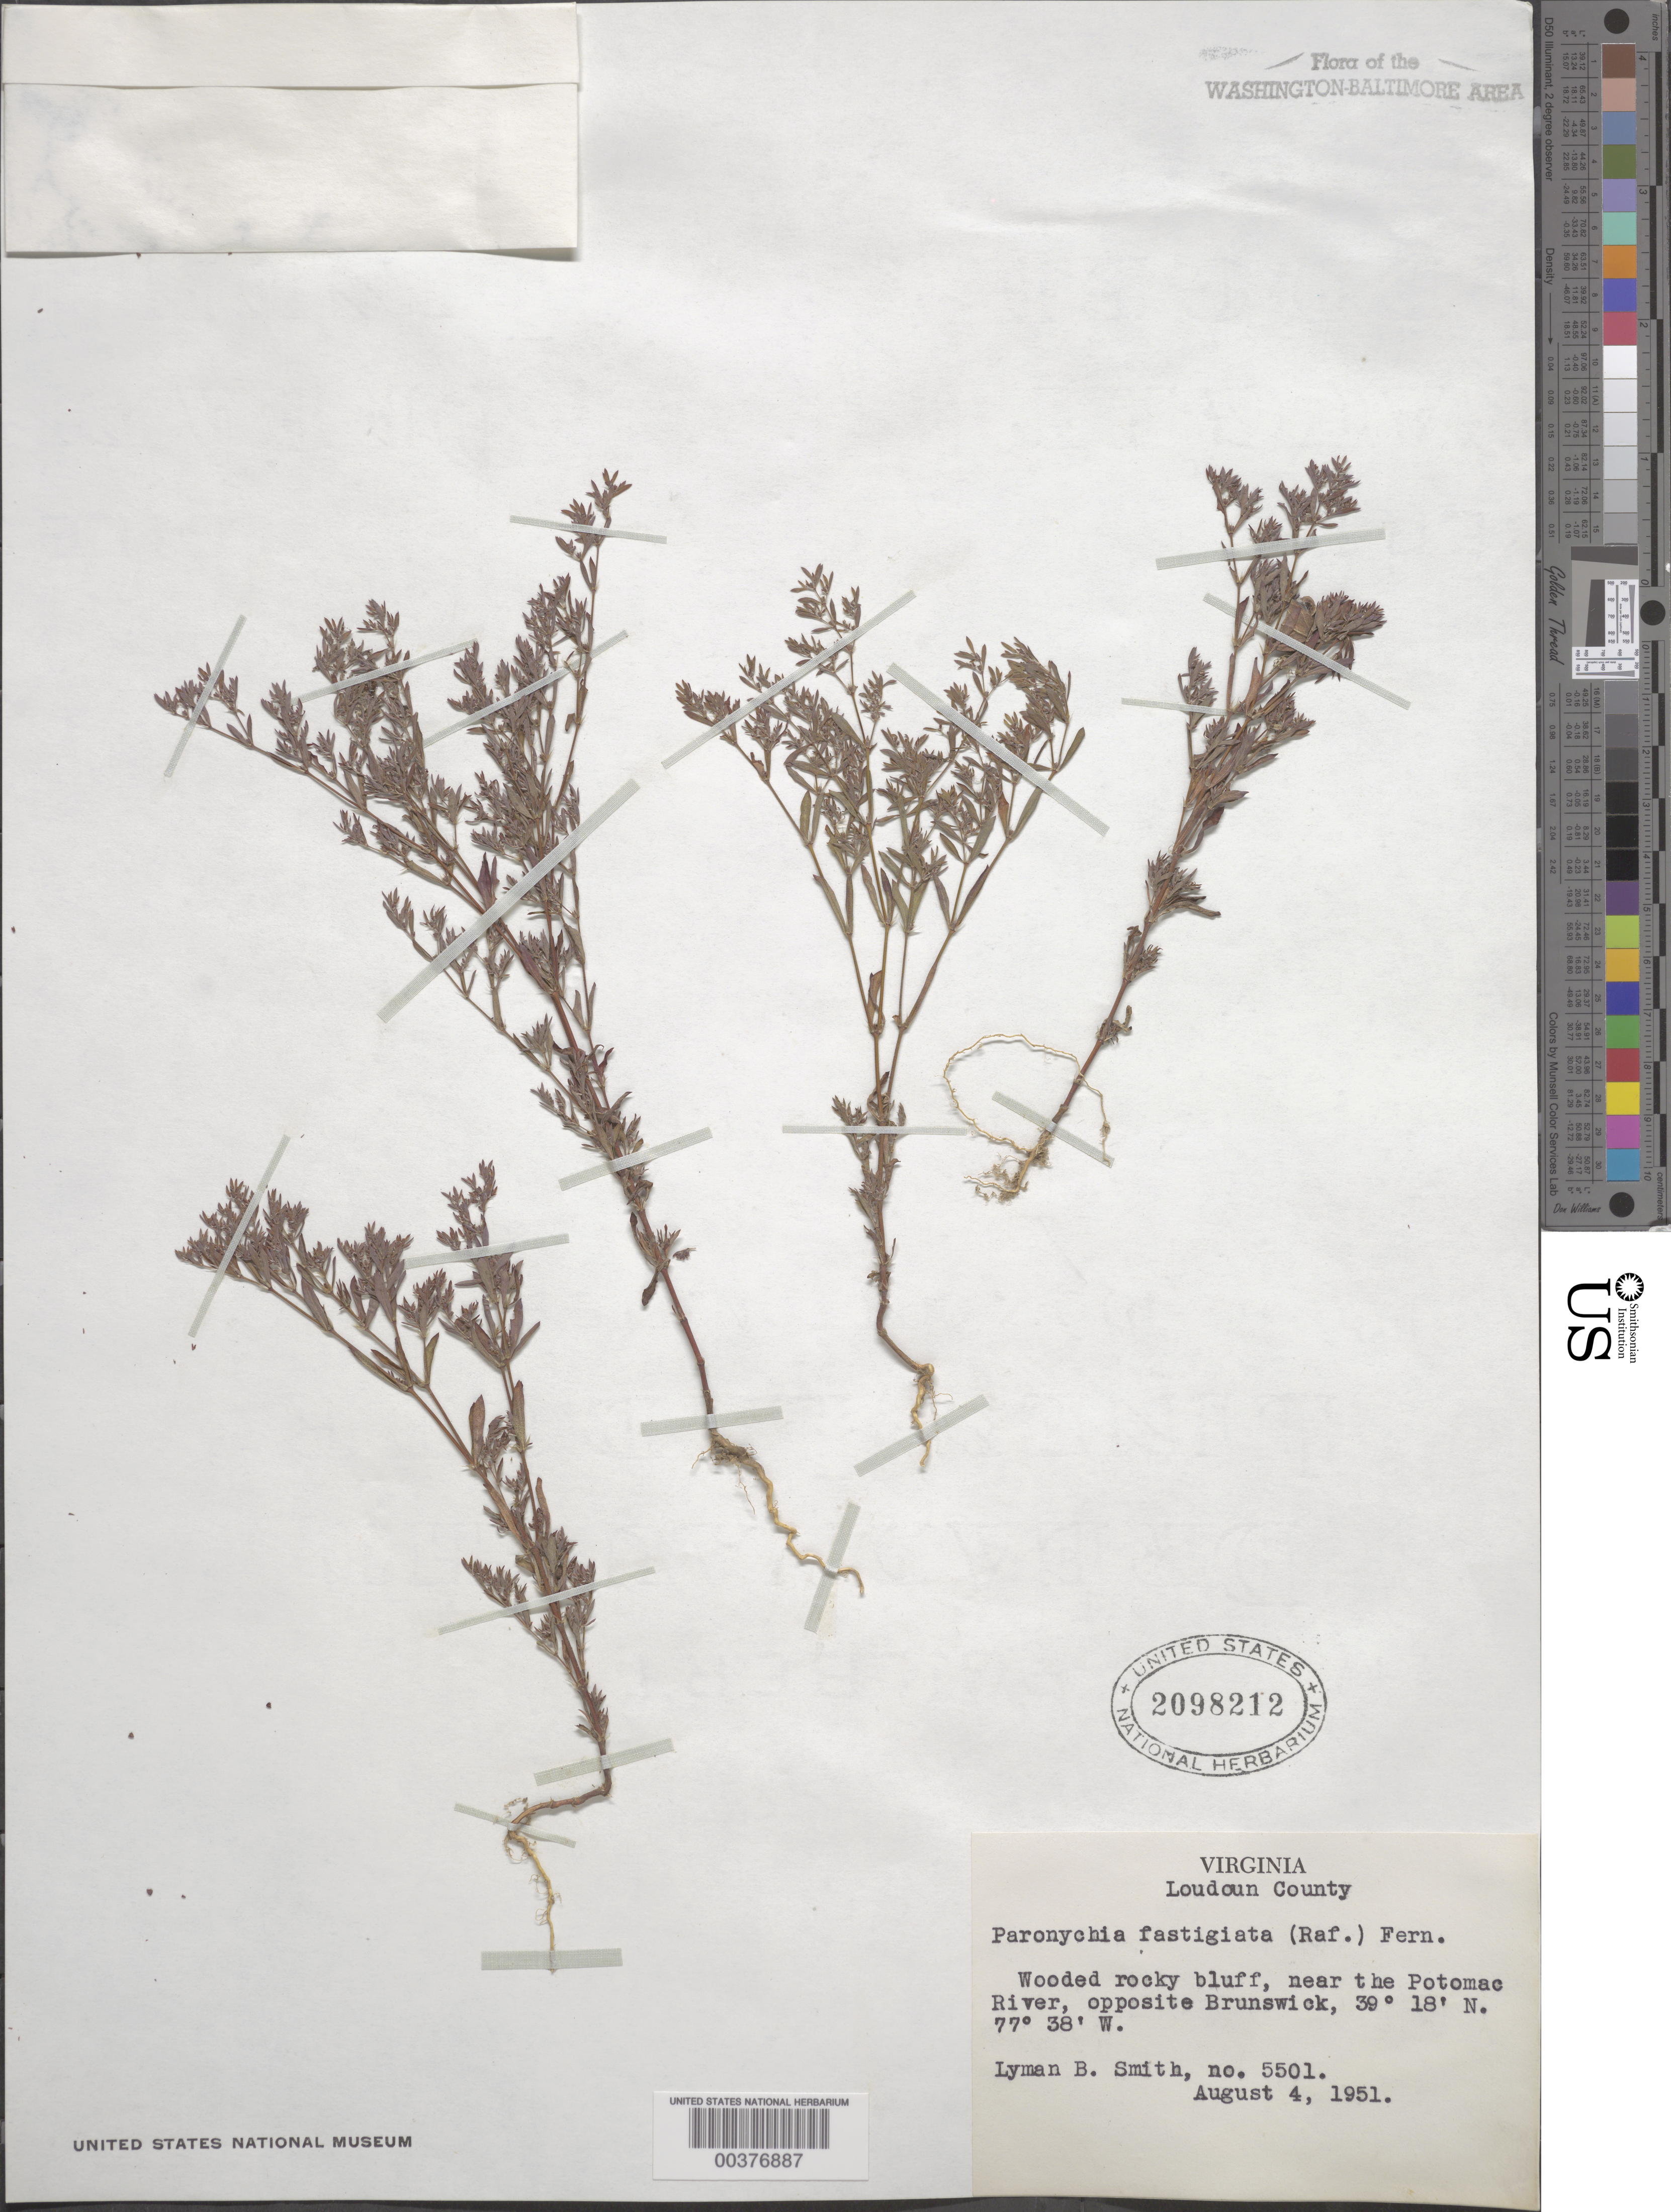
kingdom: Plantae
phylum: Tracheophyta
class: Magnoliopsida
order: Caryophyllales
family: Caryophyllaceae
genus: Paronychia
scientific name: Paronychia fastigiata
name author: (Raf.) Fernald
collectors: L. Smith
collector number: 5501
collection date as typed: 04 Aug 1951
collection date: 1951-08-04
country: United States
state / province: Virginia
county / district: Loudoun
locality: Potomac River vicinity, opposite Brunswick C. & O. Canal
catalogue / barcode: US 2098212